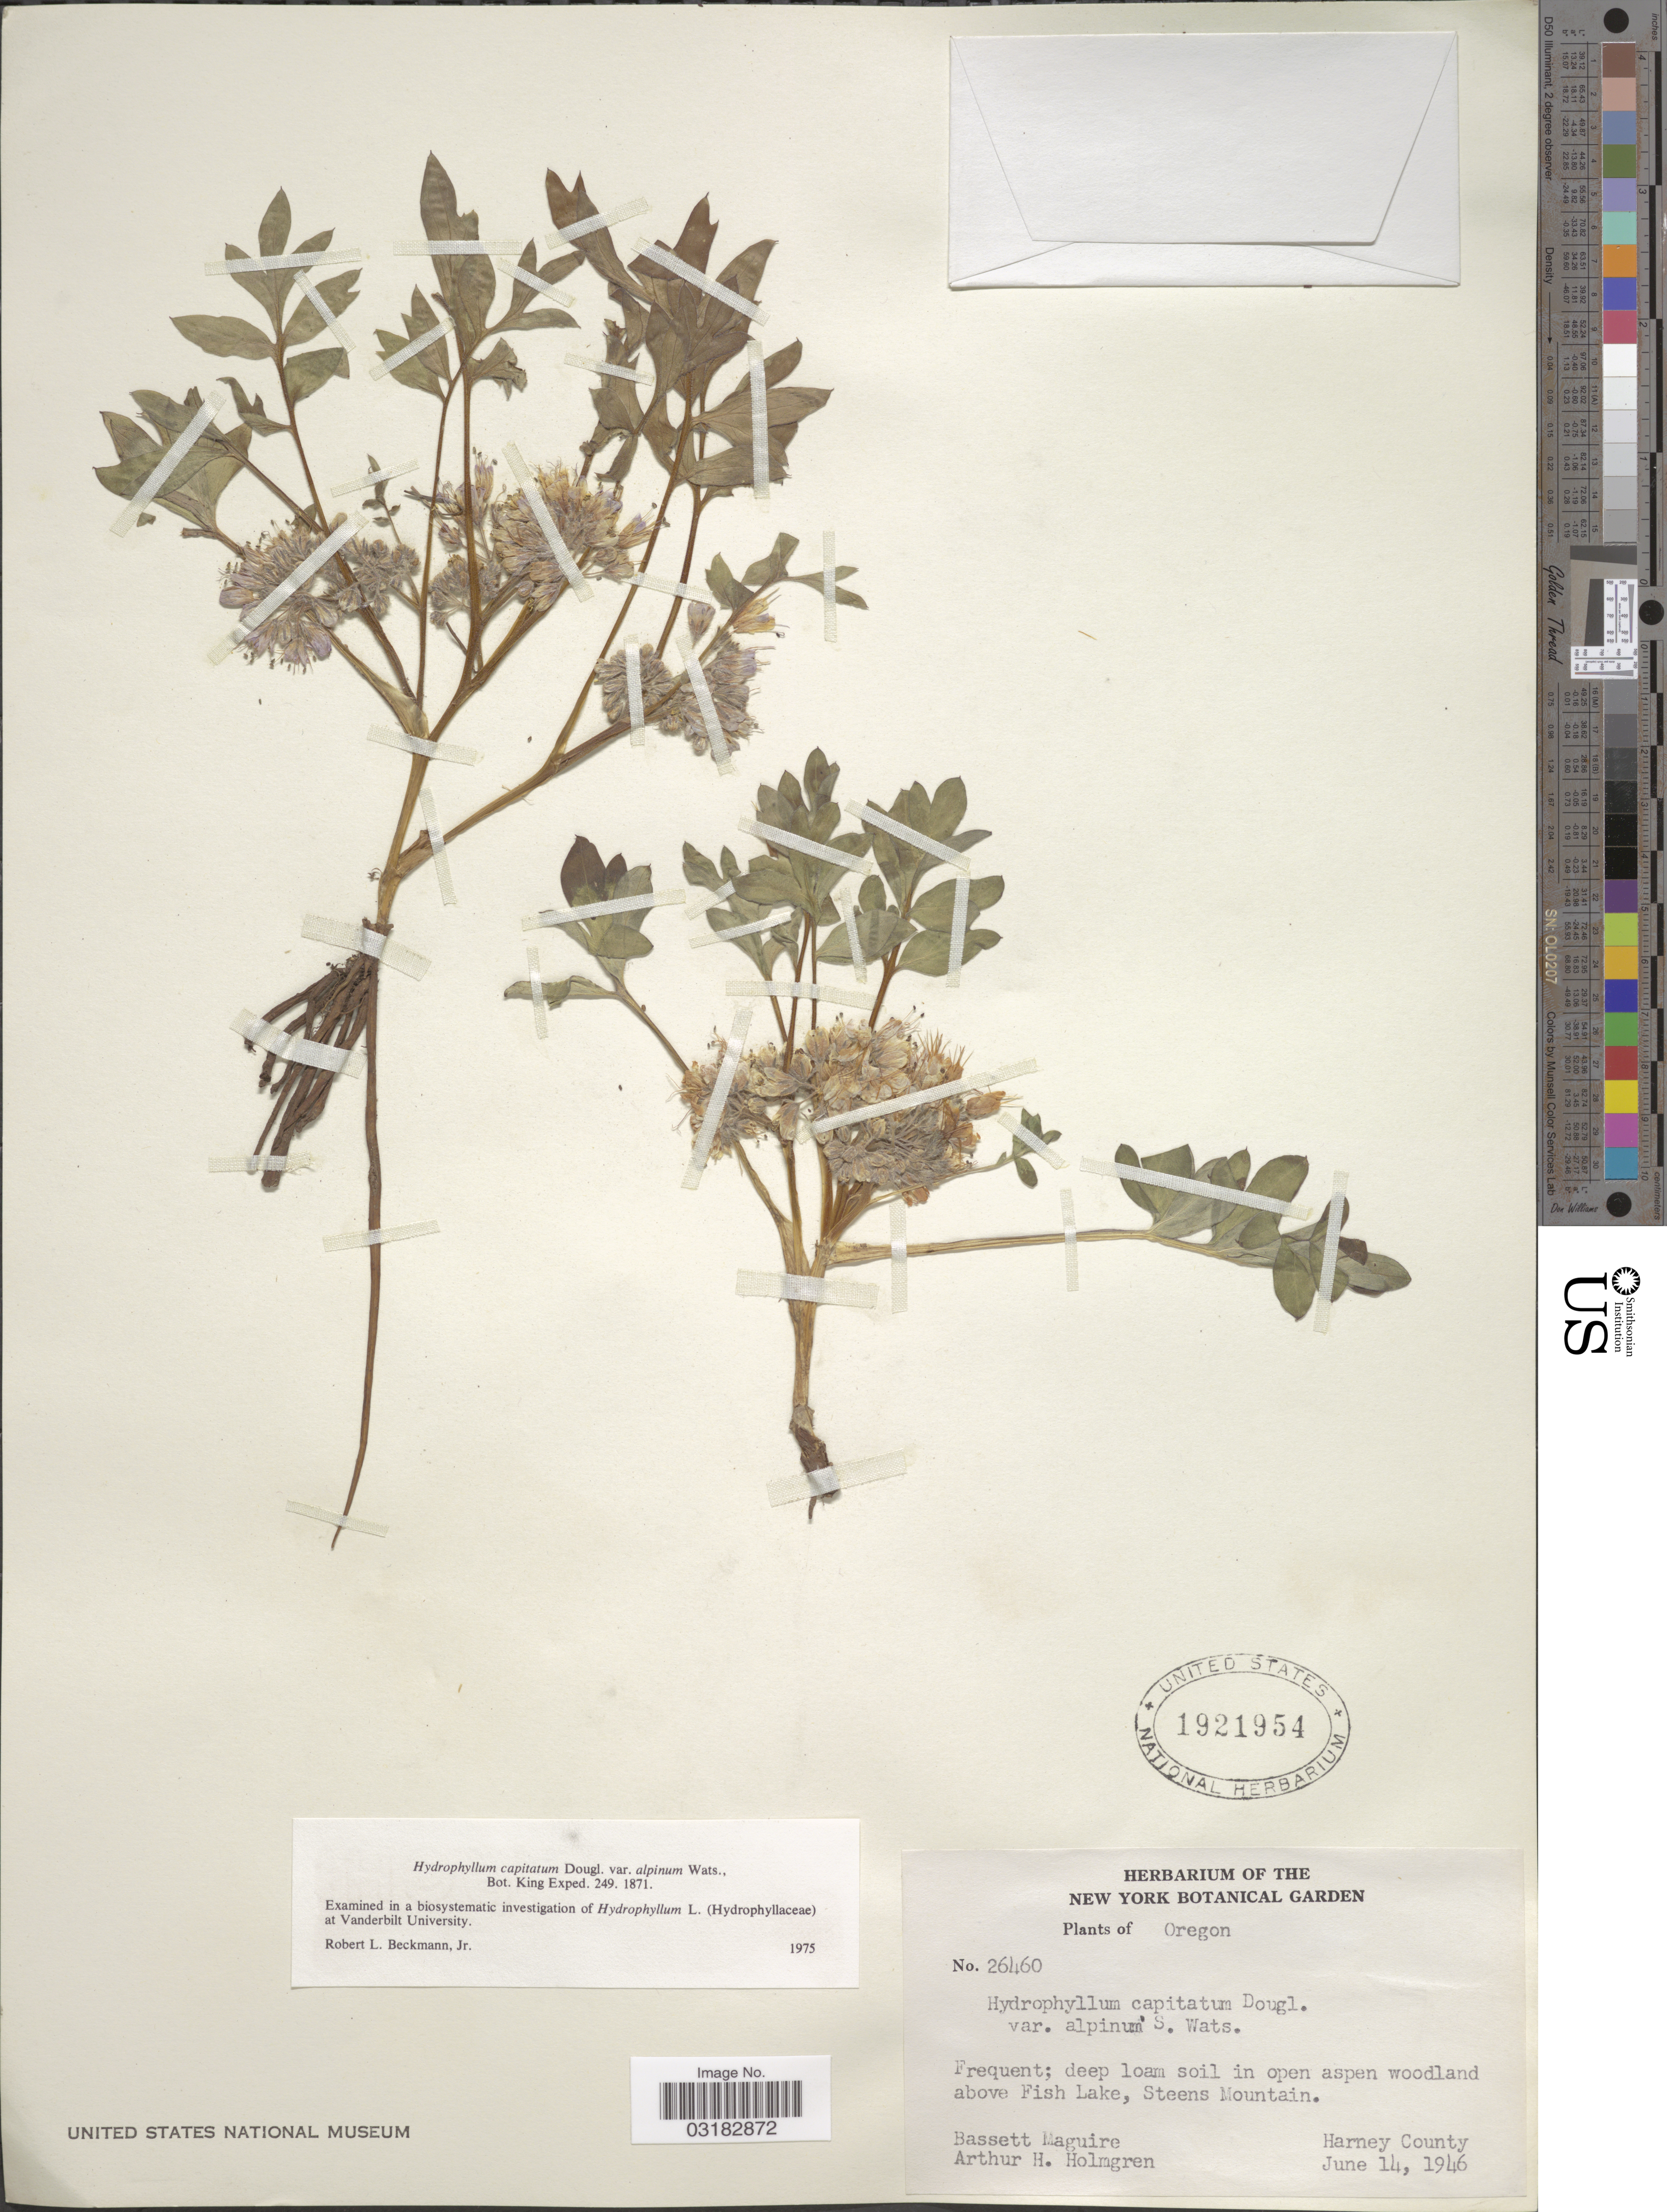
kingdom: Plantae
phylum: Tracheophyta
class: Magnoliopsida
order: Boraginales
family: Hydrophyllaceae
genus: Hydrophyllum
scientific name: Hydrophyllum capitatum var. alpinum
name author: S. Watson in C. King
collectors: B. Maguire & A. H. Holmgren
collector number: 26460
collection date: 1946-06-14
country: United States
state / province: Oregon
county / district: Harney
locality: Deep loam soil in open aspen woodland above Fish Lake, Steens Mountain. Harney County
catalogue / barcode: US 1921954